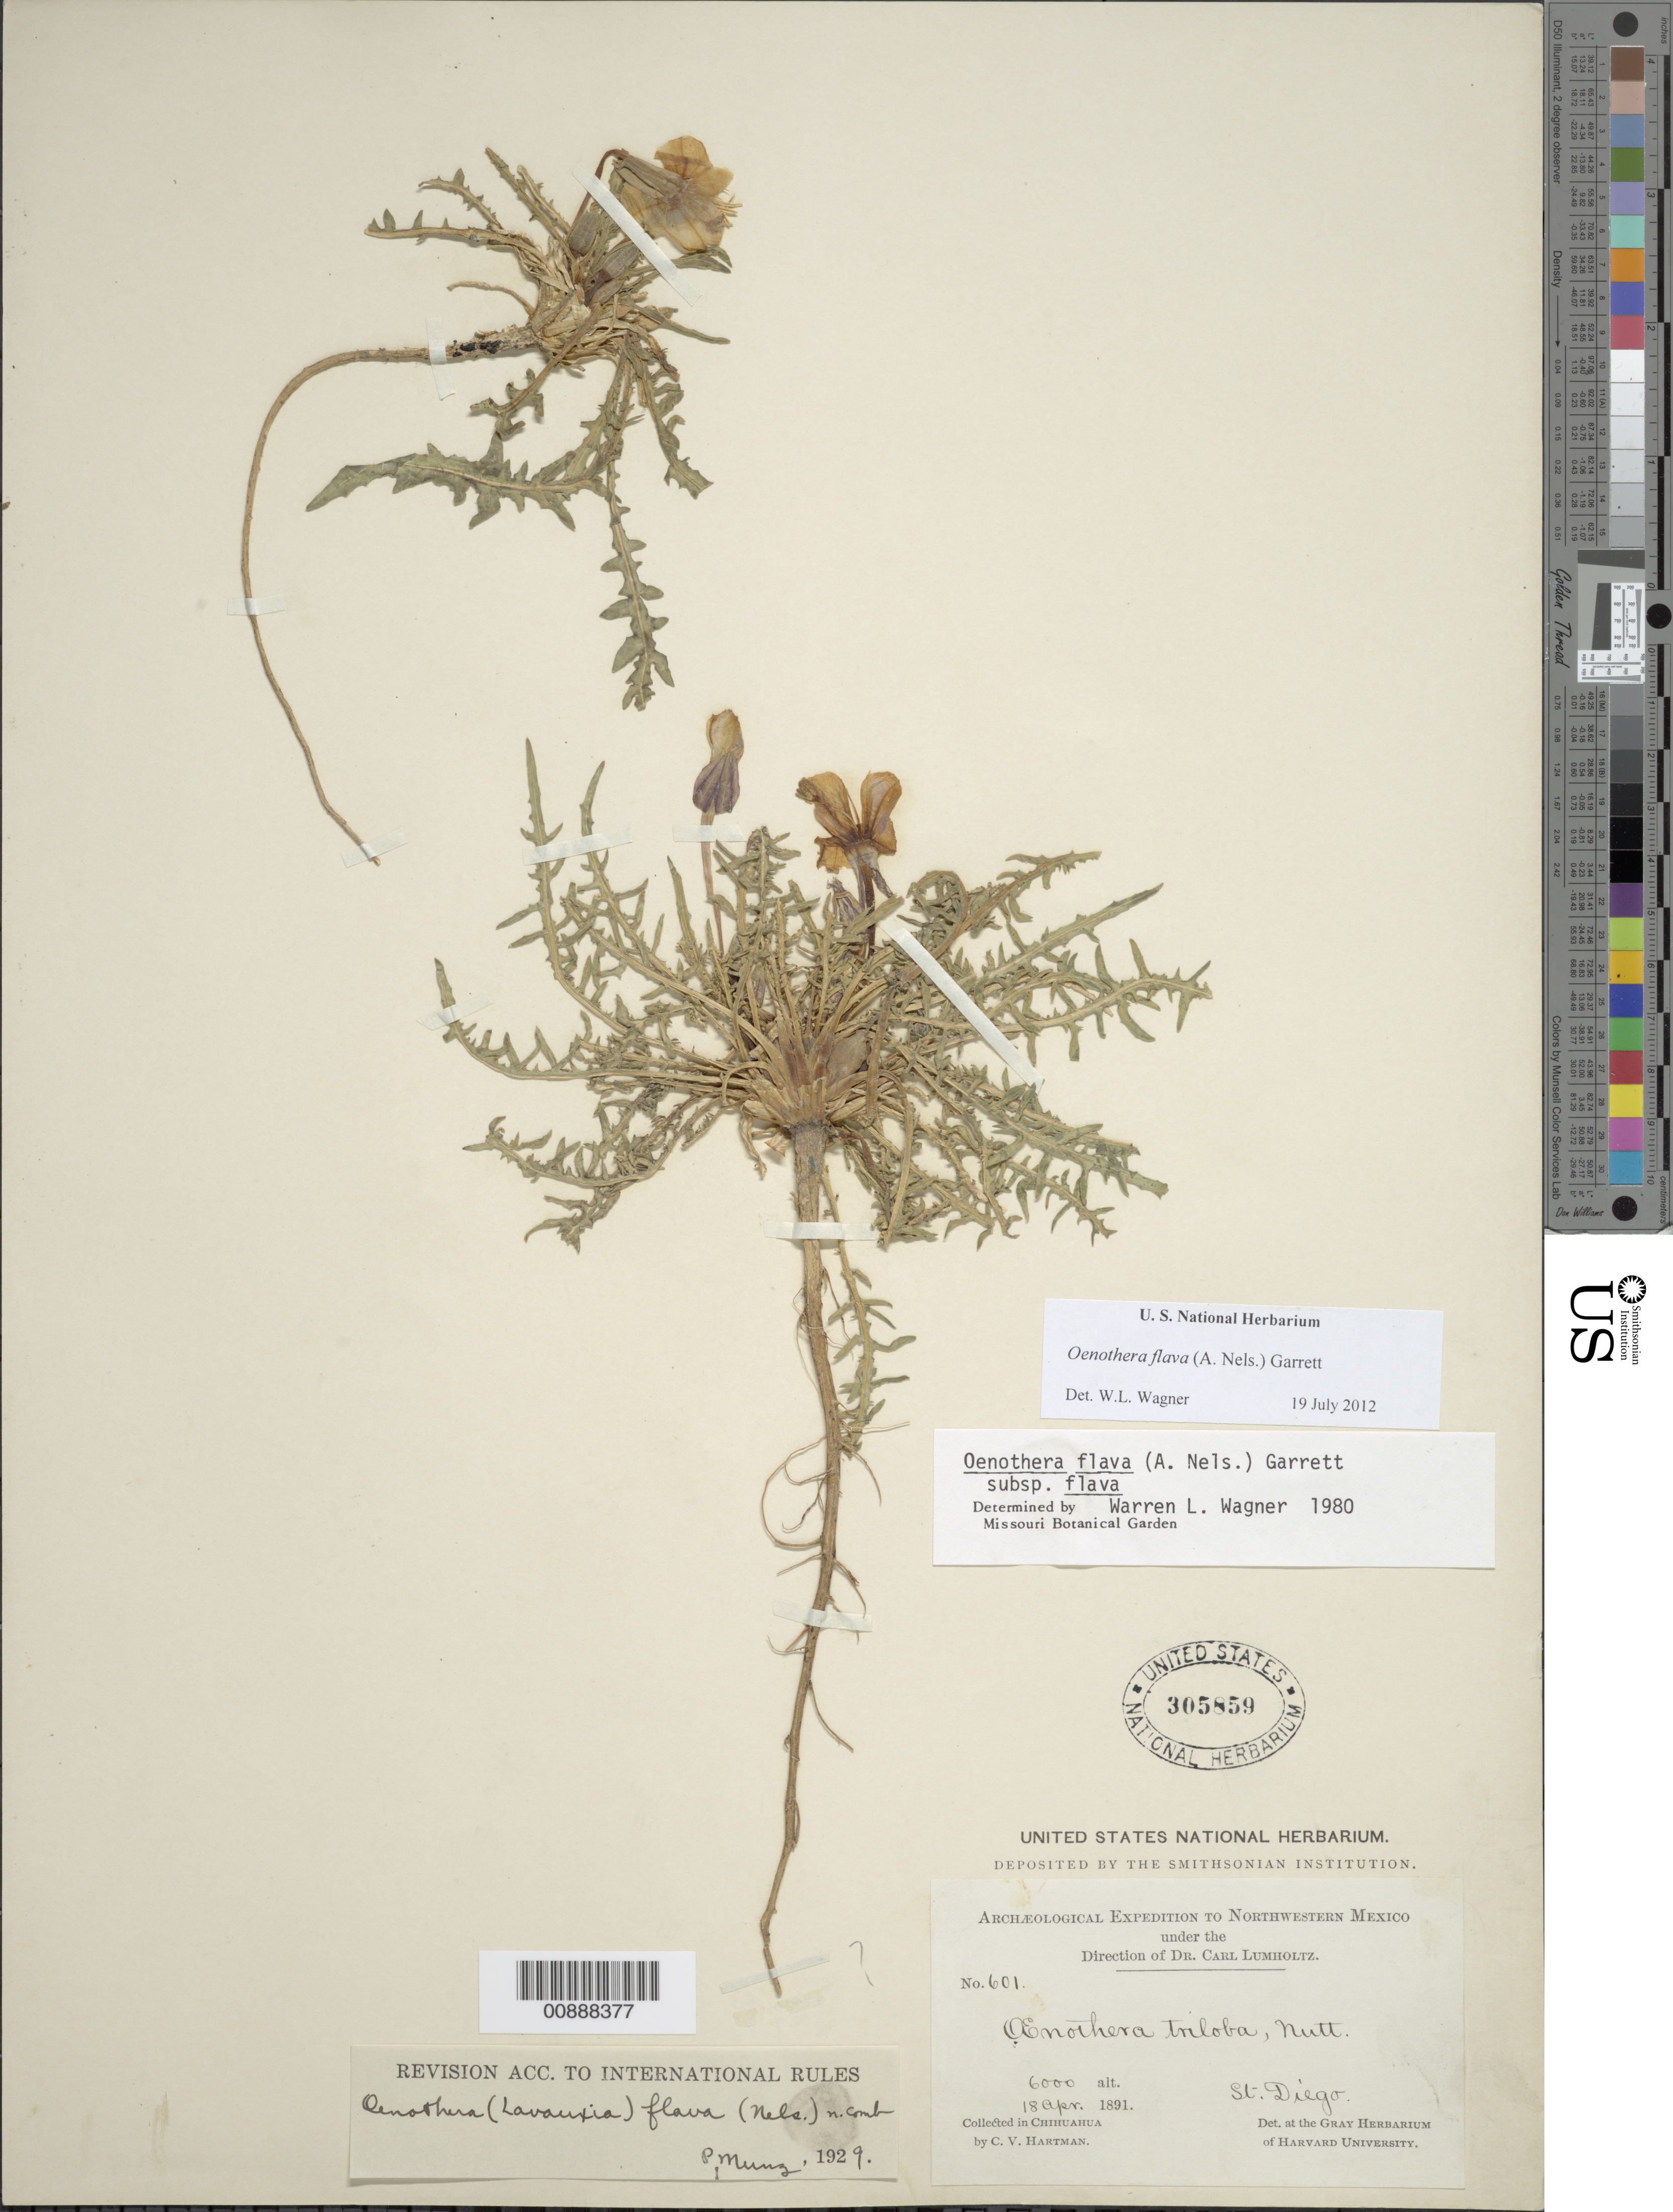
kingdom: Plantae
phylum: Tracheophyta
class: Magnoliopsida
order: Myrtales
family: Onagraceae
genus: Oenothera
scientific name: Oenothera flava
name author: (A. Nelson) Garrett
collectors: C. V. Hartman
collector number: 601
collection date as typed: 18 Apr 1891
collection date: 1891-04-18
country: Mexico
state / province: Chihuahua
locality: St. Diego, Chihuahua.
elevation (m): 1829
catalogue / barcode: US 305859